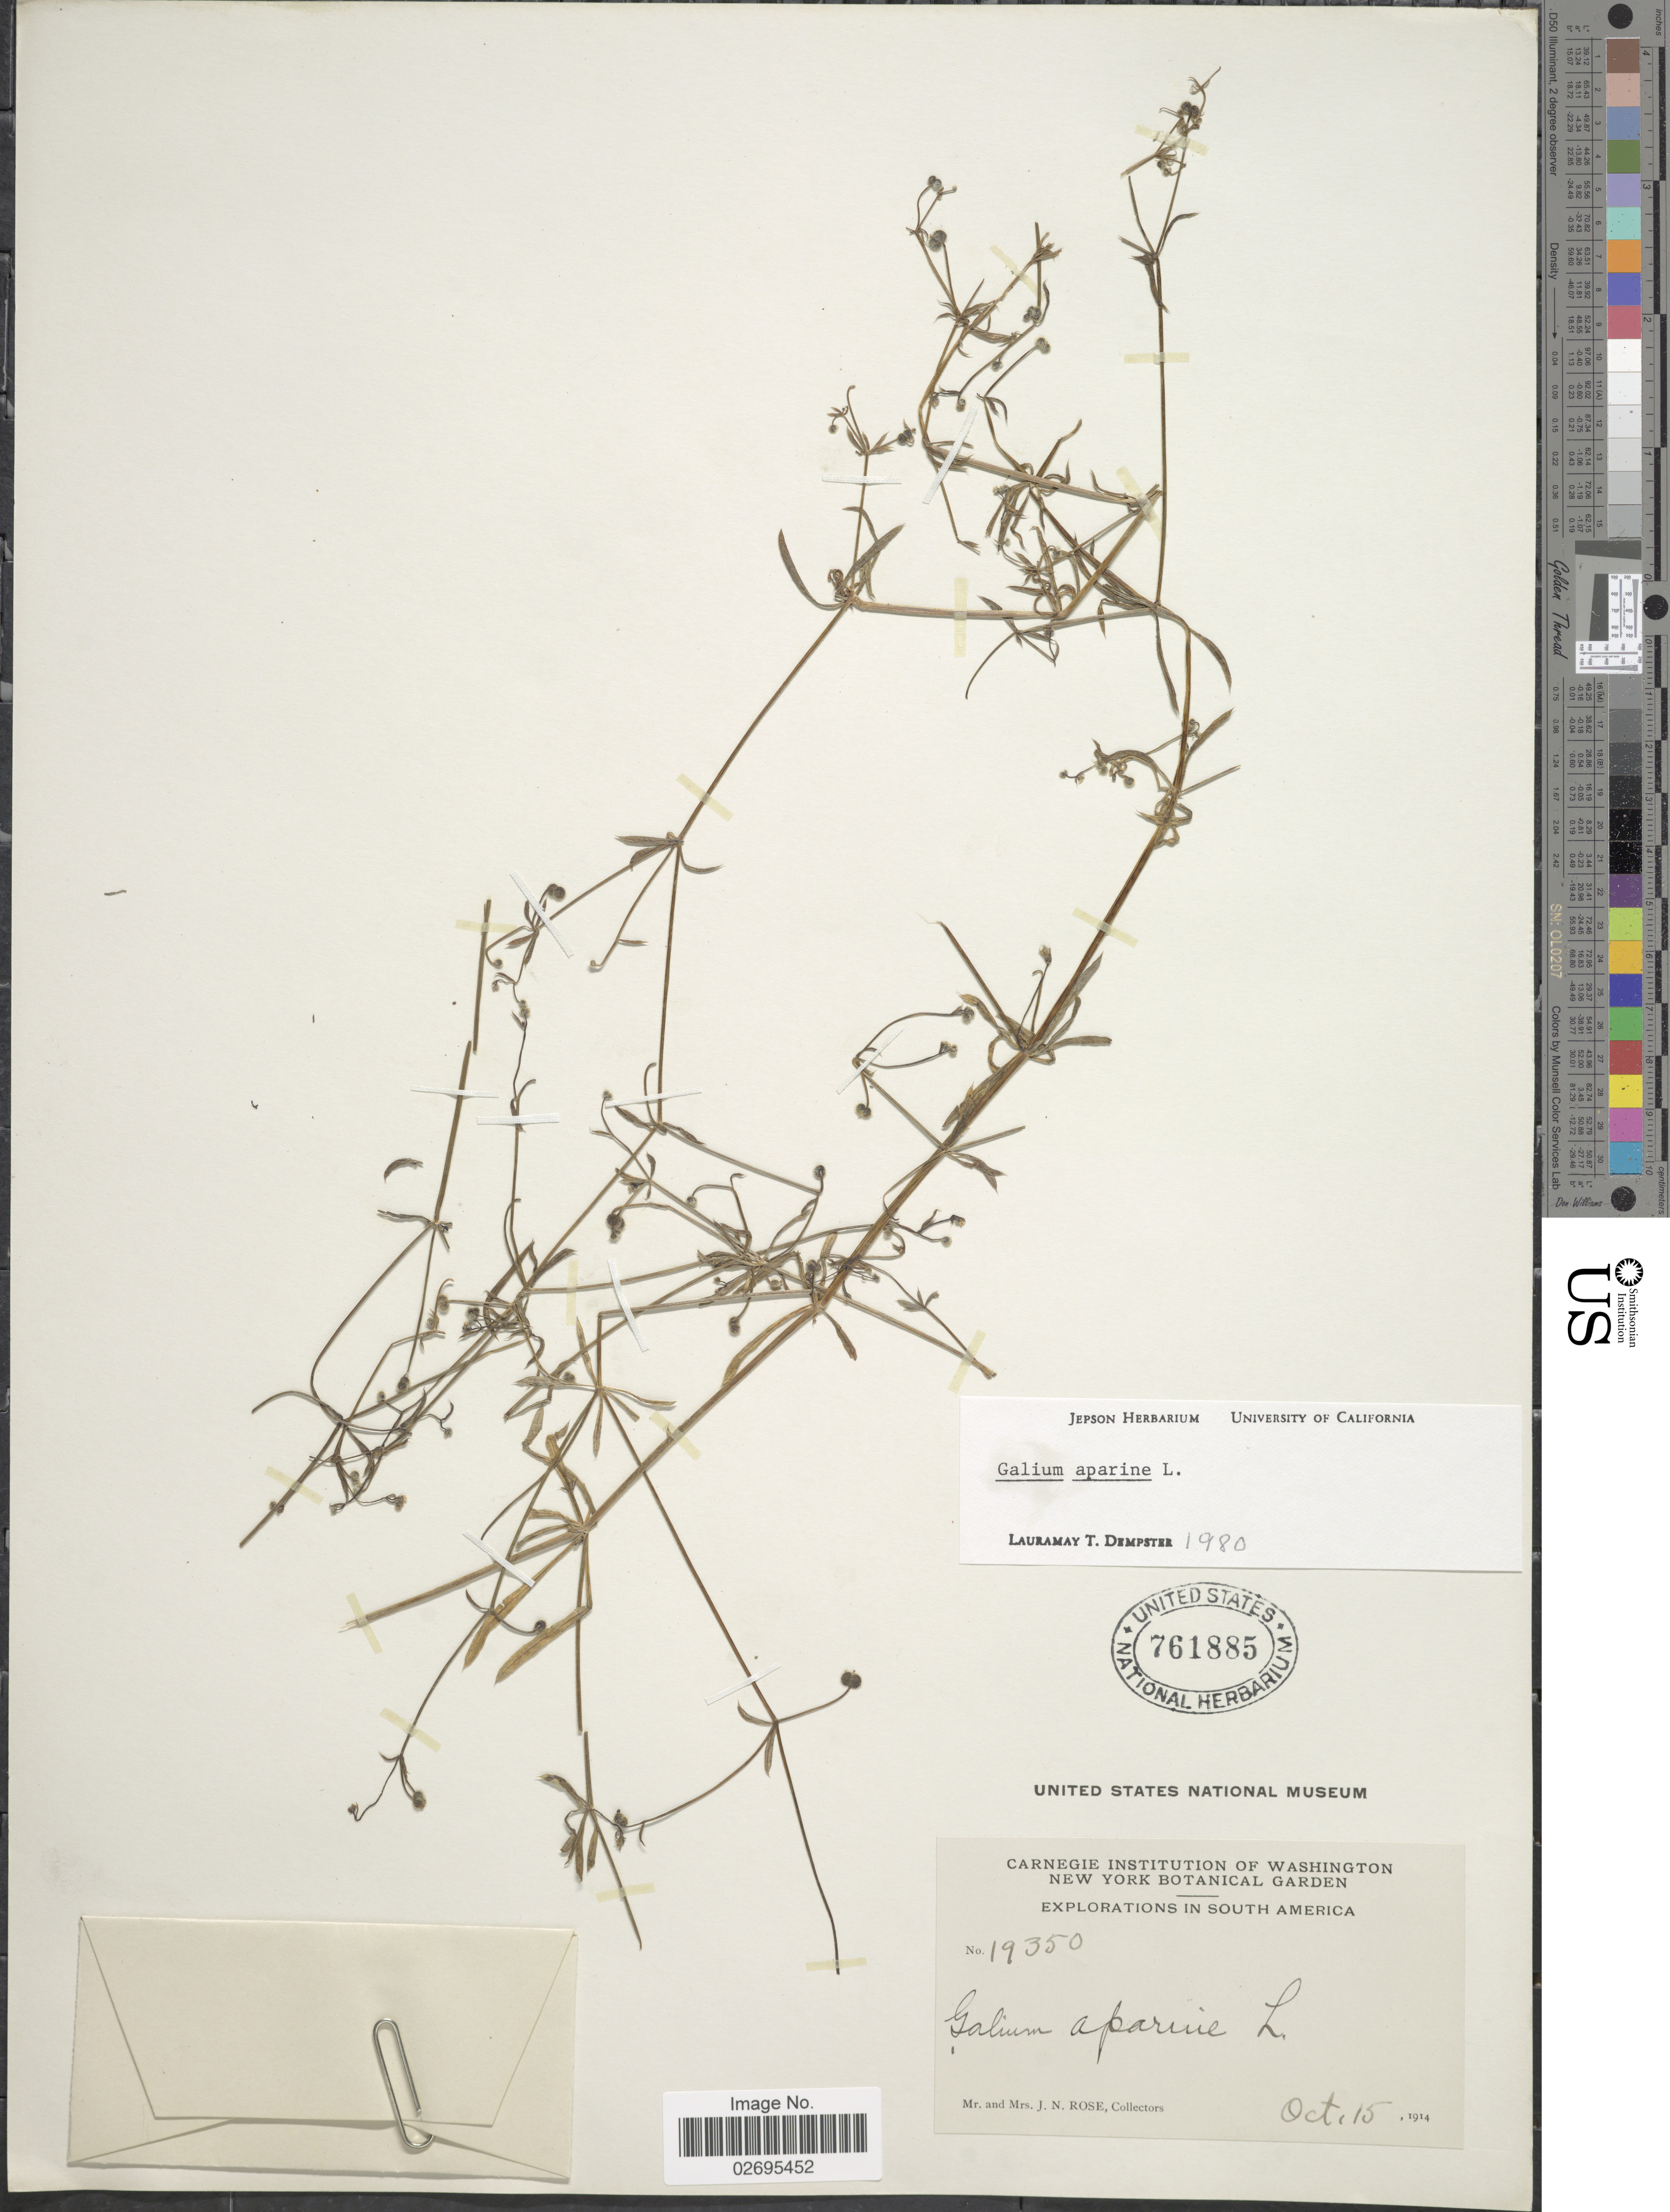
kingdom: Plantae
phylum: Tracheophyta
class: Magnoliopsida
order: Gentianales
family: Rubiaceae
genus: Galium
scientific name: Galium aparine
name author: L.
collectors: J. N. Rose & L. B. Rose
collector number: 19350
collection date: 1914-10-15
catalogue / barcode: US 761885